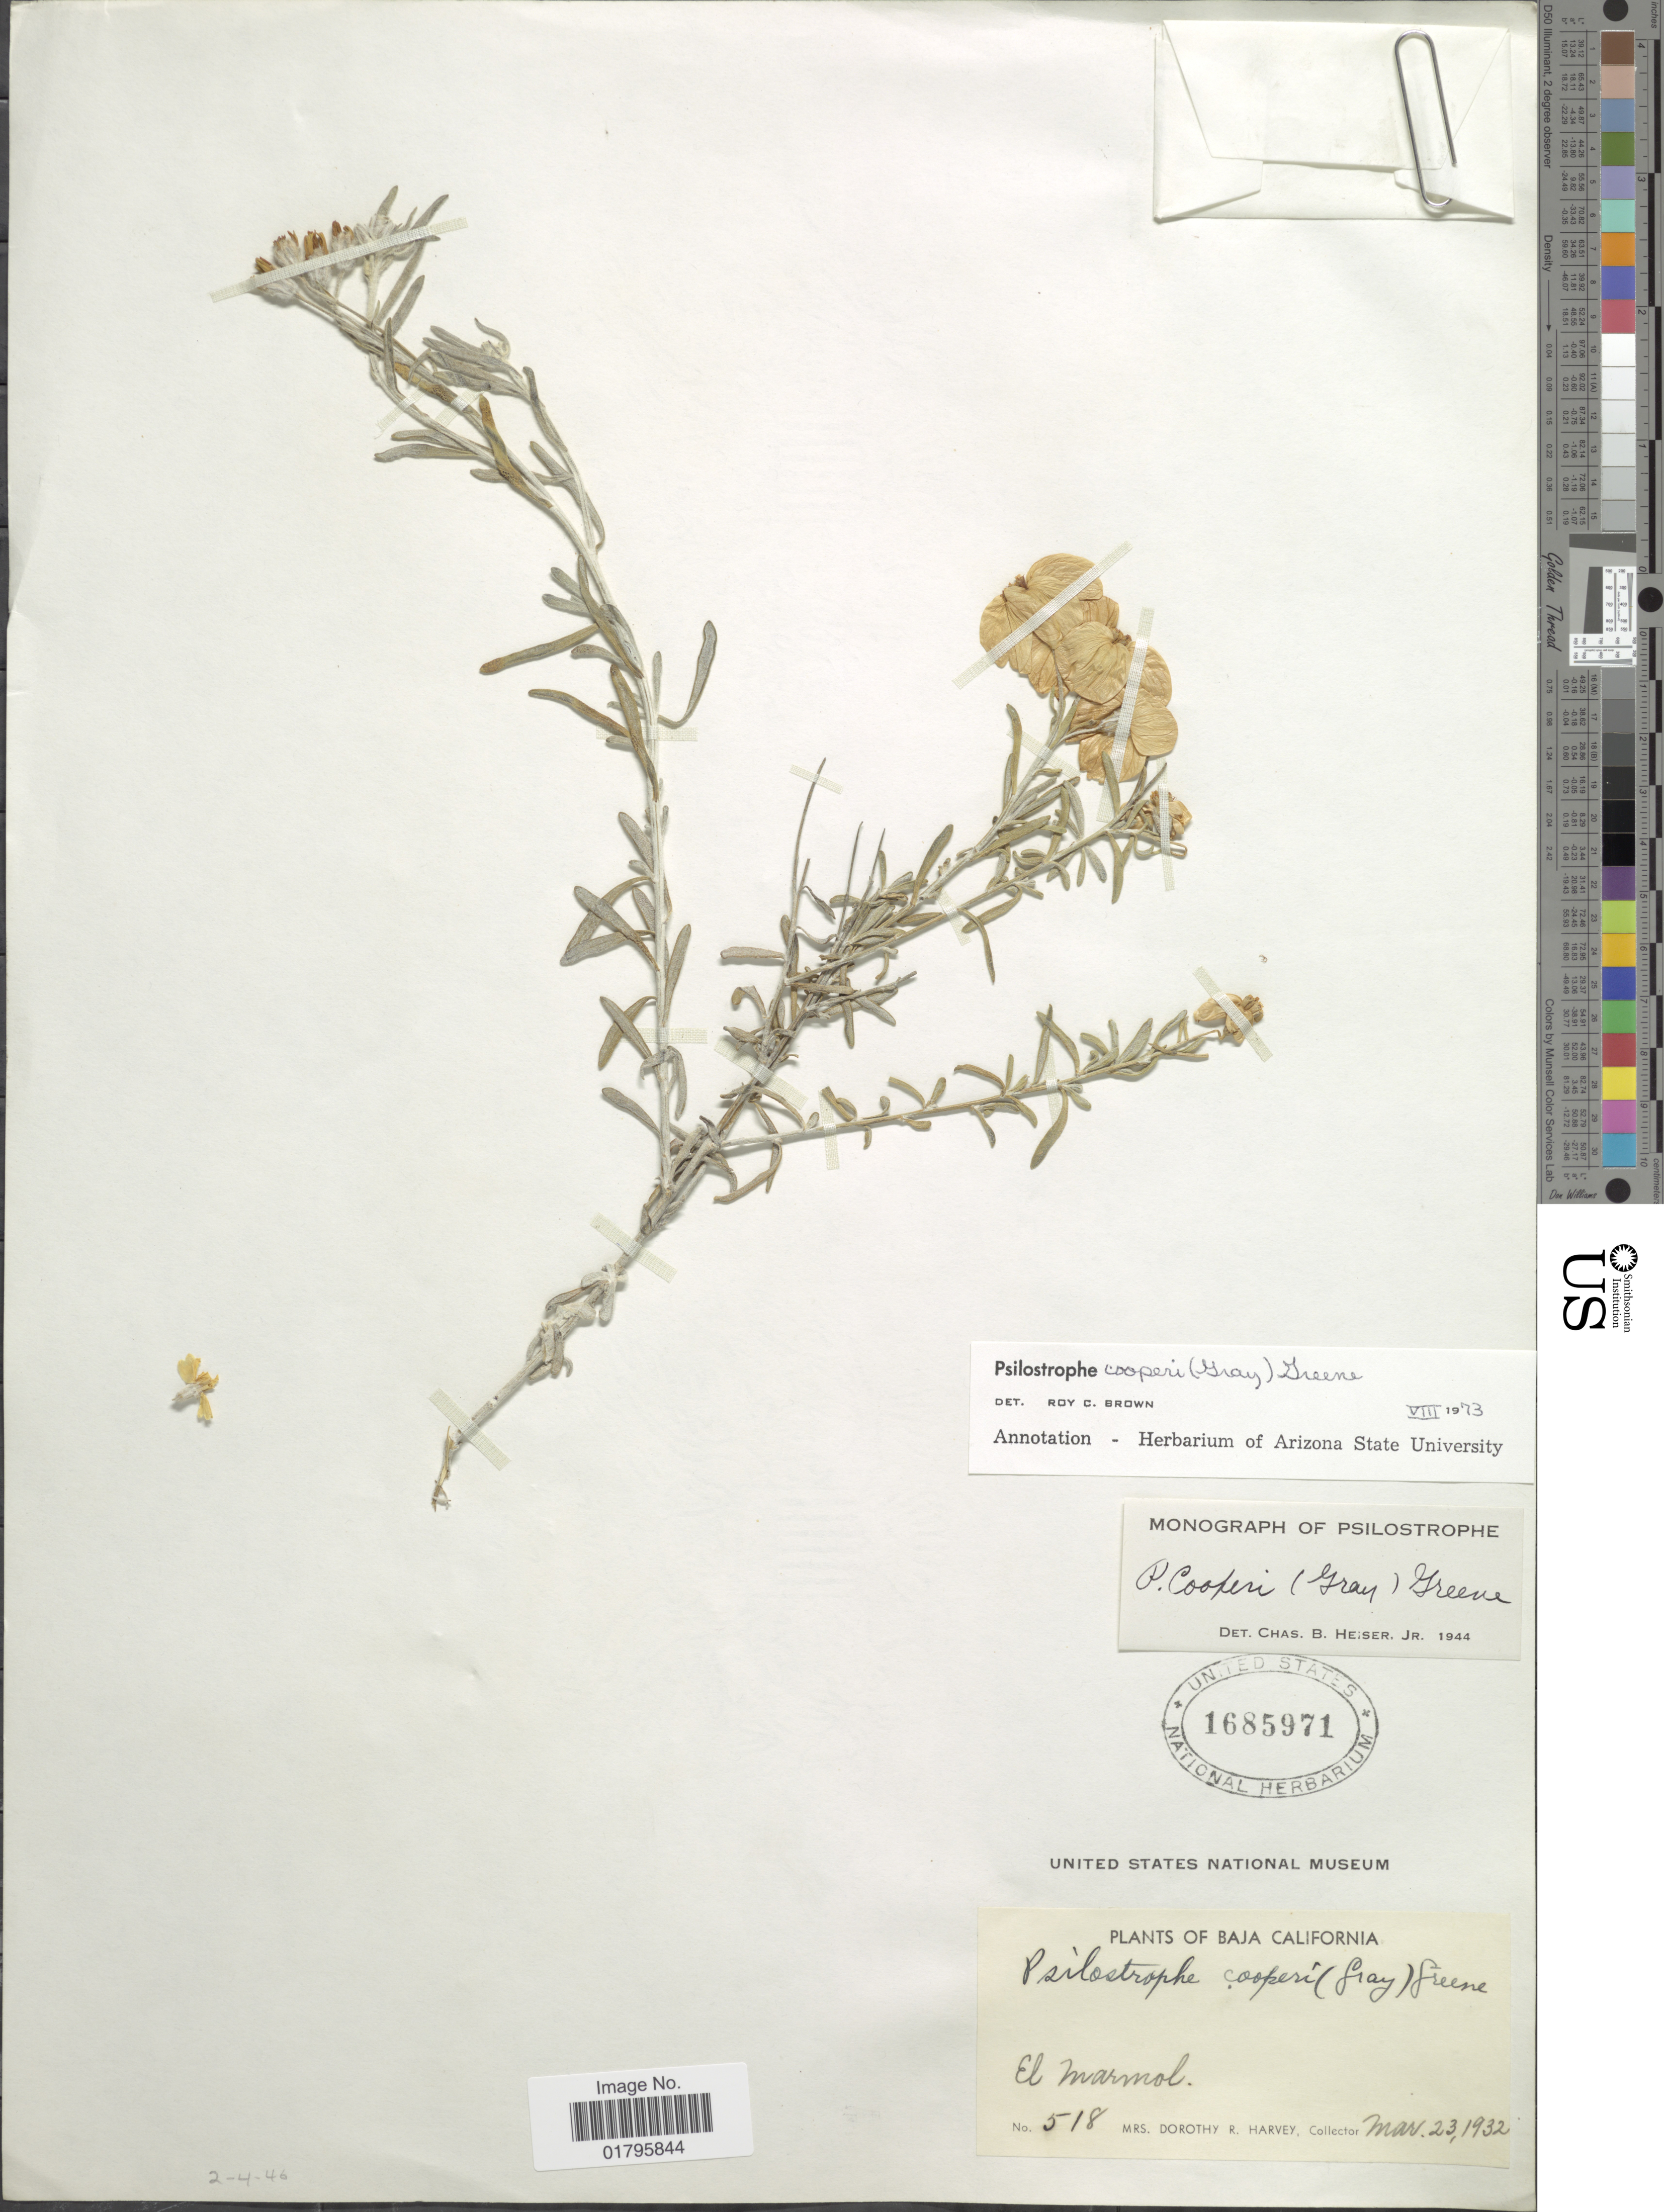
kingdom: Plantae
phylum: Tracheophyta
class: Magnoliopsida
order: Asterales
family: Asteraceae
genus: Psilostrophe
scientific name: Psilostrophe cooperi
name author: (A. Gray) Greene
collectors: D. R. Harvey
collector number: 518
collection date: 1932-03-23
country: Mexico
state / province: Baja California Sur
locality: Baja California, El Marmol.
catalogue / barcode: US 1685971